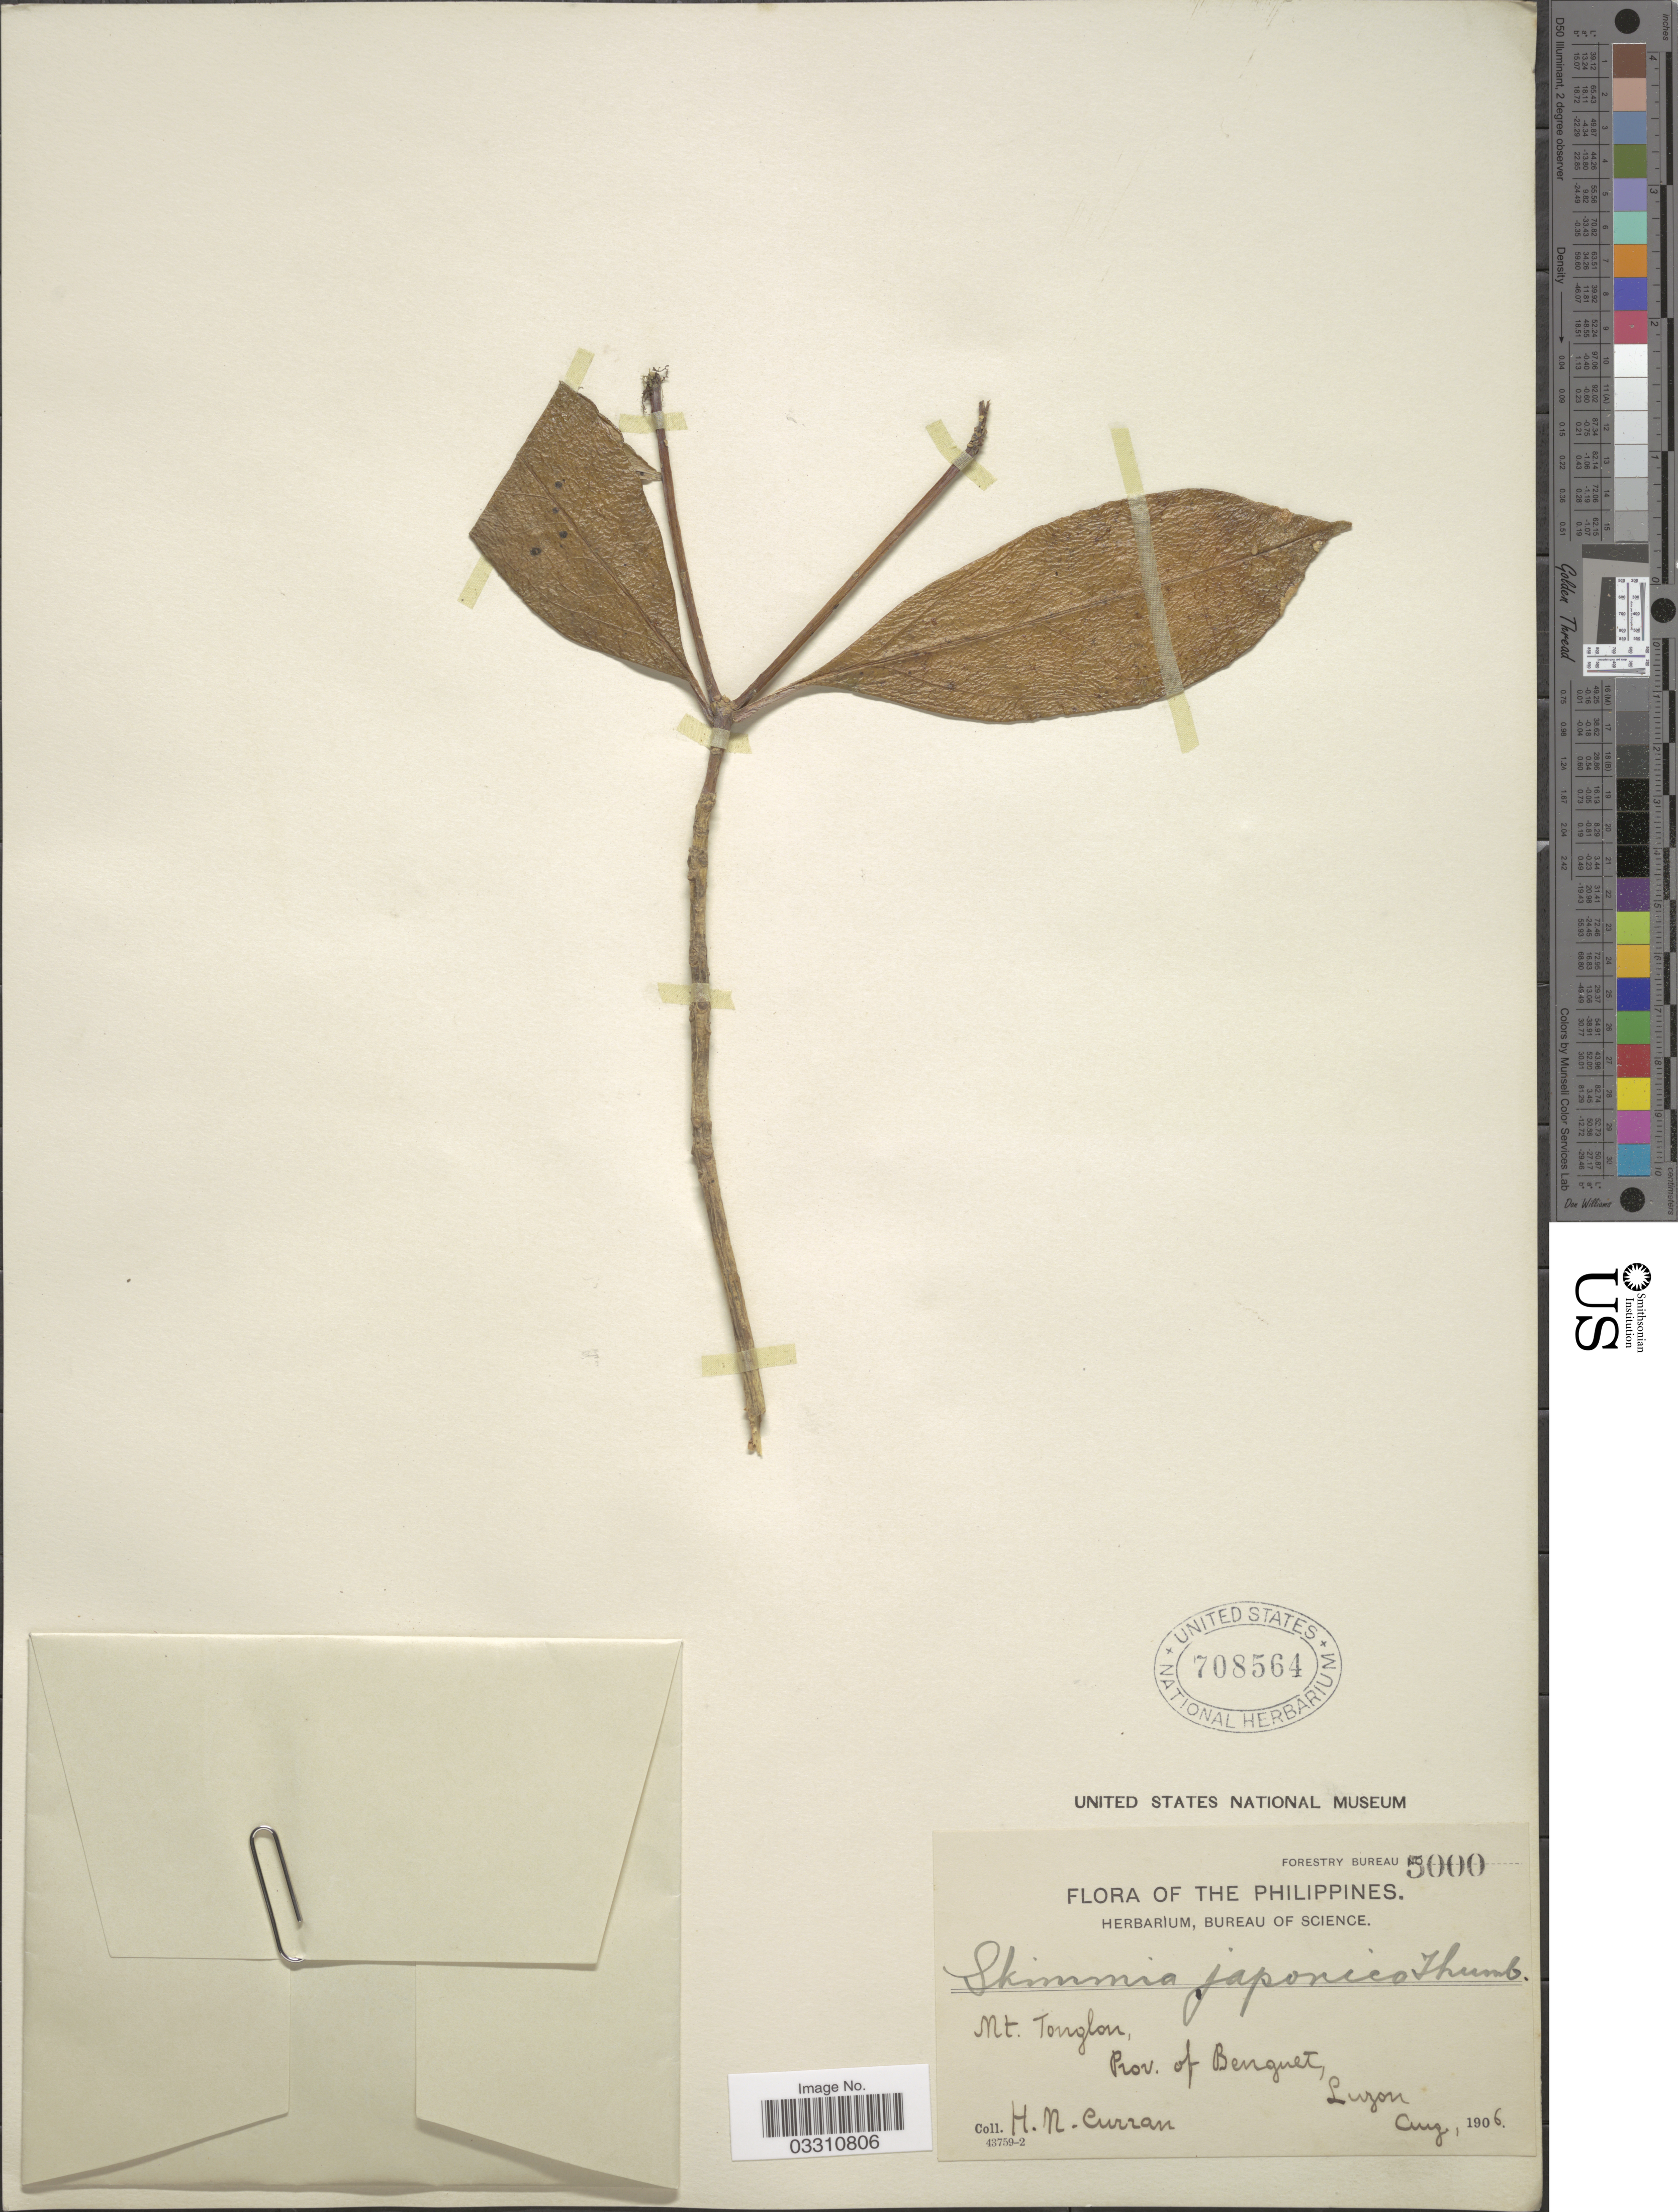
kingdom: Plantae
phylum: Tracheophyta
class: Magnoliopsida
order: Sapindales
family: Rutaceae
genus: Skimmia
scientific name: Skimmia philippinensis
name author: Masam.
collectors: H. M. Curran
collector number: Forestry Bureau 5000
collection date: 1906-08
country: Philippines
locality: Mt. Tonglon, Prov. of Benguet, Luzon.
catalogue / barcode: US 708564